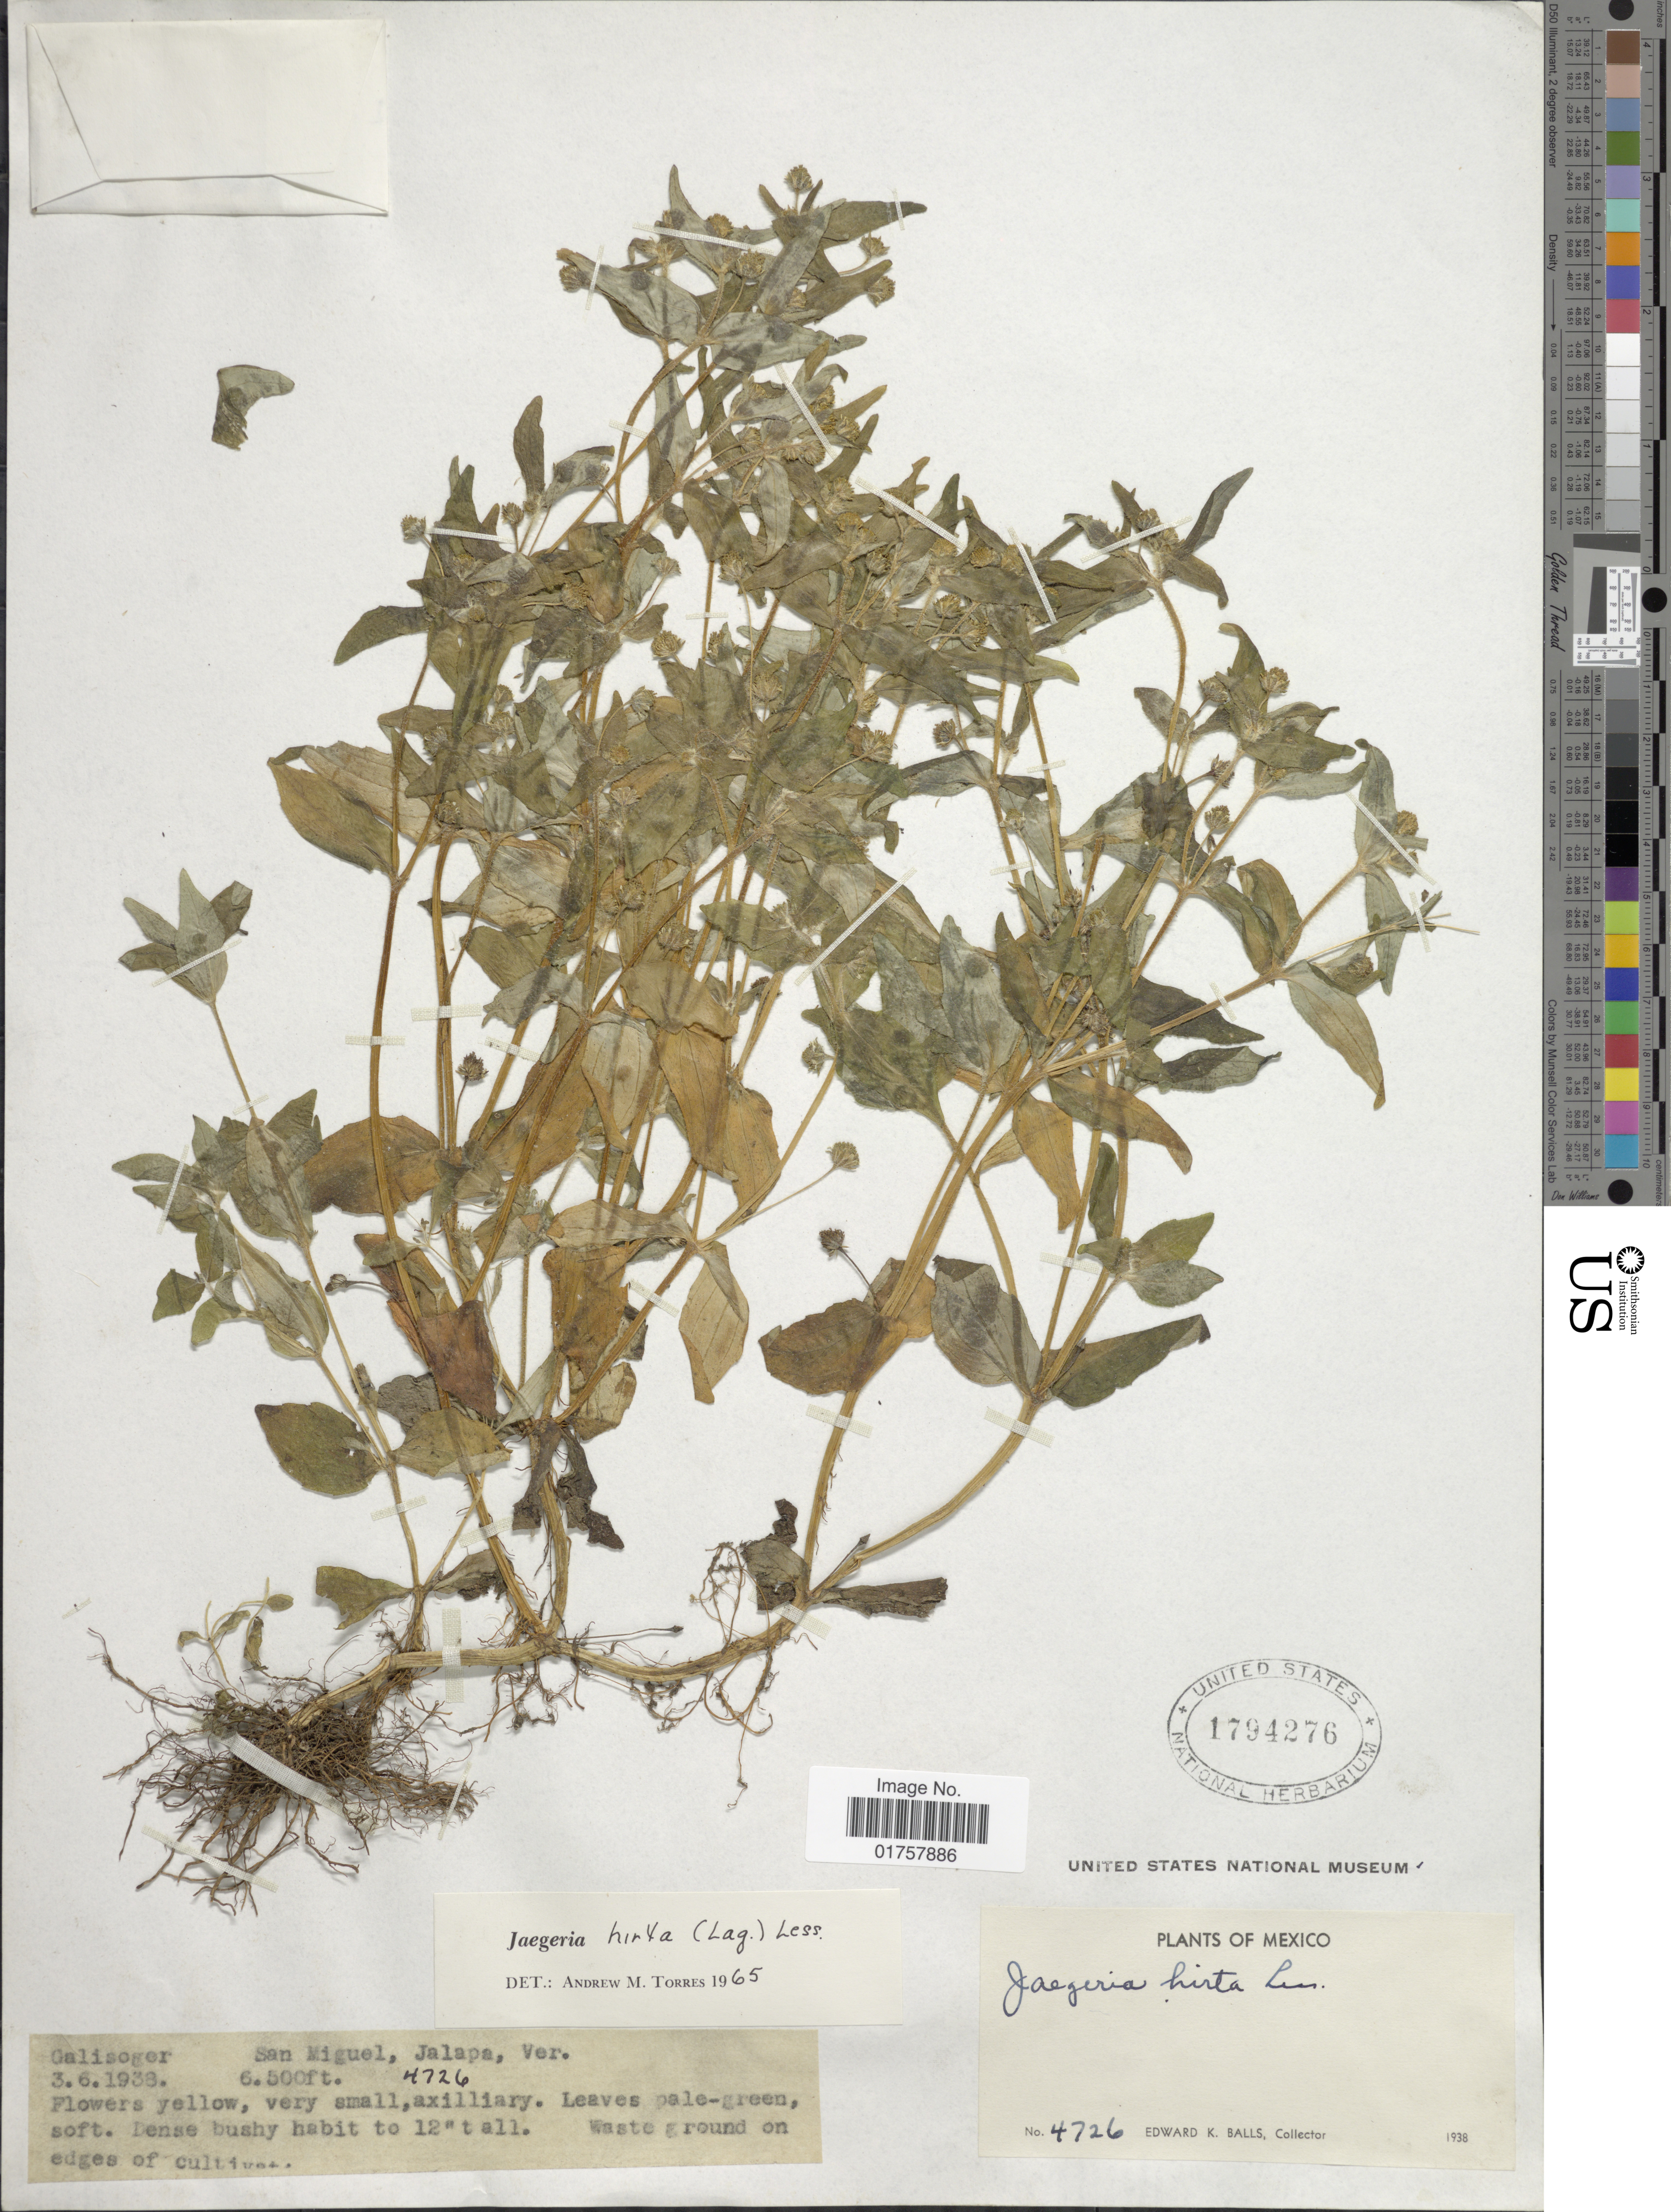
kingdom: Plantae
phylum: Tracheophyta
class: Magnoliopsida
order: Asterales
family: Asteraceae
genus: Jaegeria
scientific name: Jaegeria hirta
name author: (Lag.) Less.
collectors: E. K. Balls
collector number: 4726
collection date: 1938-06-03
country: Mexico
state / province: Veracruz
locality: San Miguel, Jalapa, Ver.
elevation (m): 1981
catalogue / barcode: US 1794276